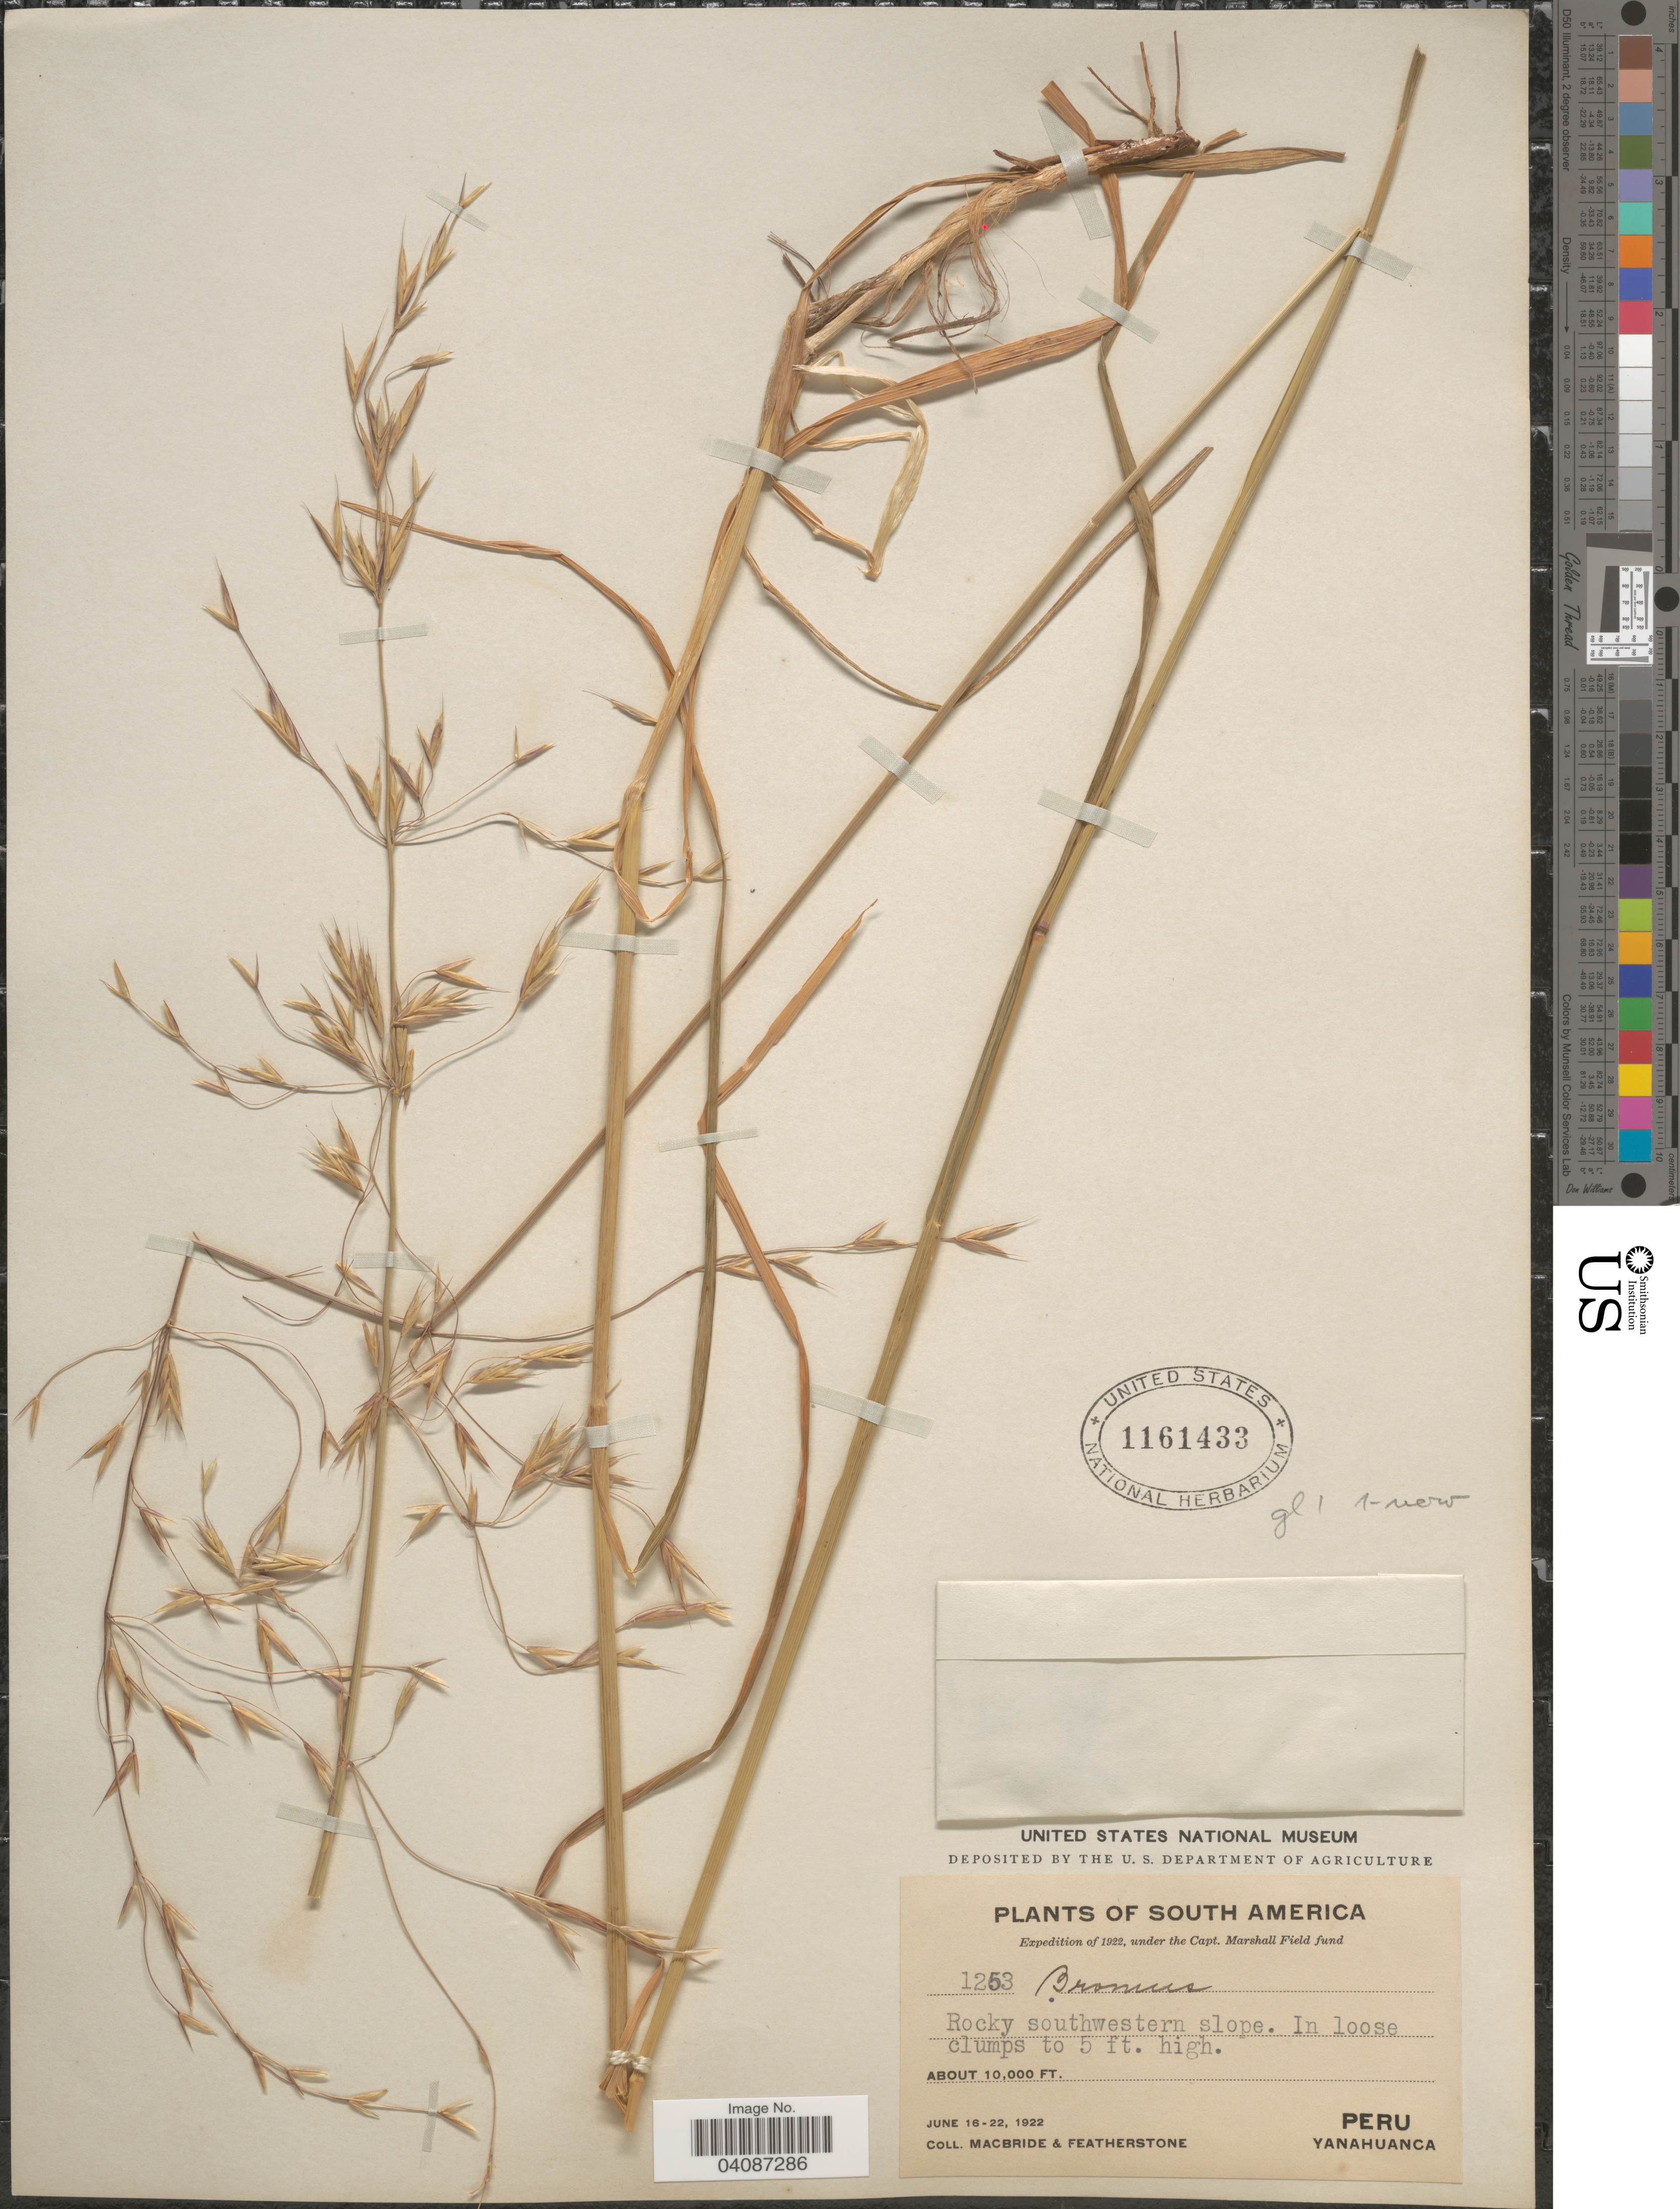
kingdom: Plantae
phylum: Tracheophyta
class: Liliopsida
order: Poales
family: Poaceae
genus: Bromus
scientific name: Bromus pitensis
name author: Kunth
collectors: Macbride, -- & -. Featherstone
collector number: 1253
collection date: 1922-06-16/1922-06-22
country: Peru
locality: South America. Expedition of 1922, under the Capt. Marshall Field fund. Rocky southwestern slope. Yanahuanca.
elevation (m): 3048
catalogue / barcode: US 1161433